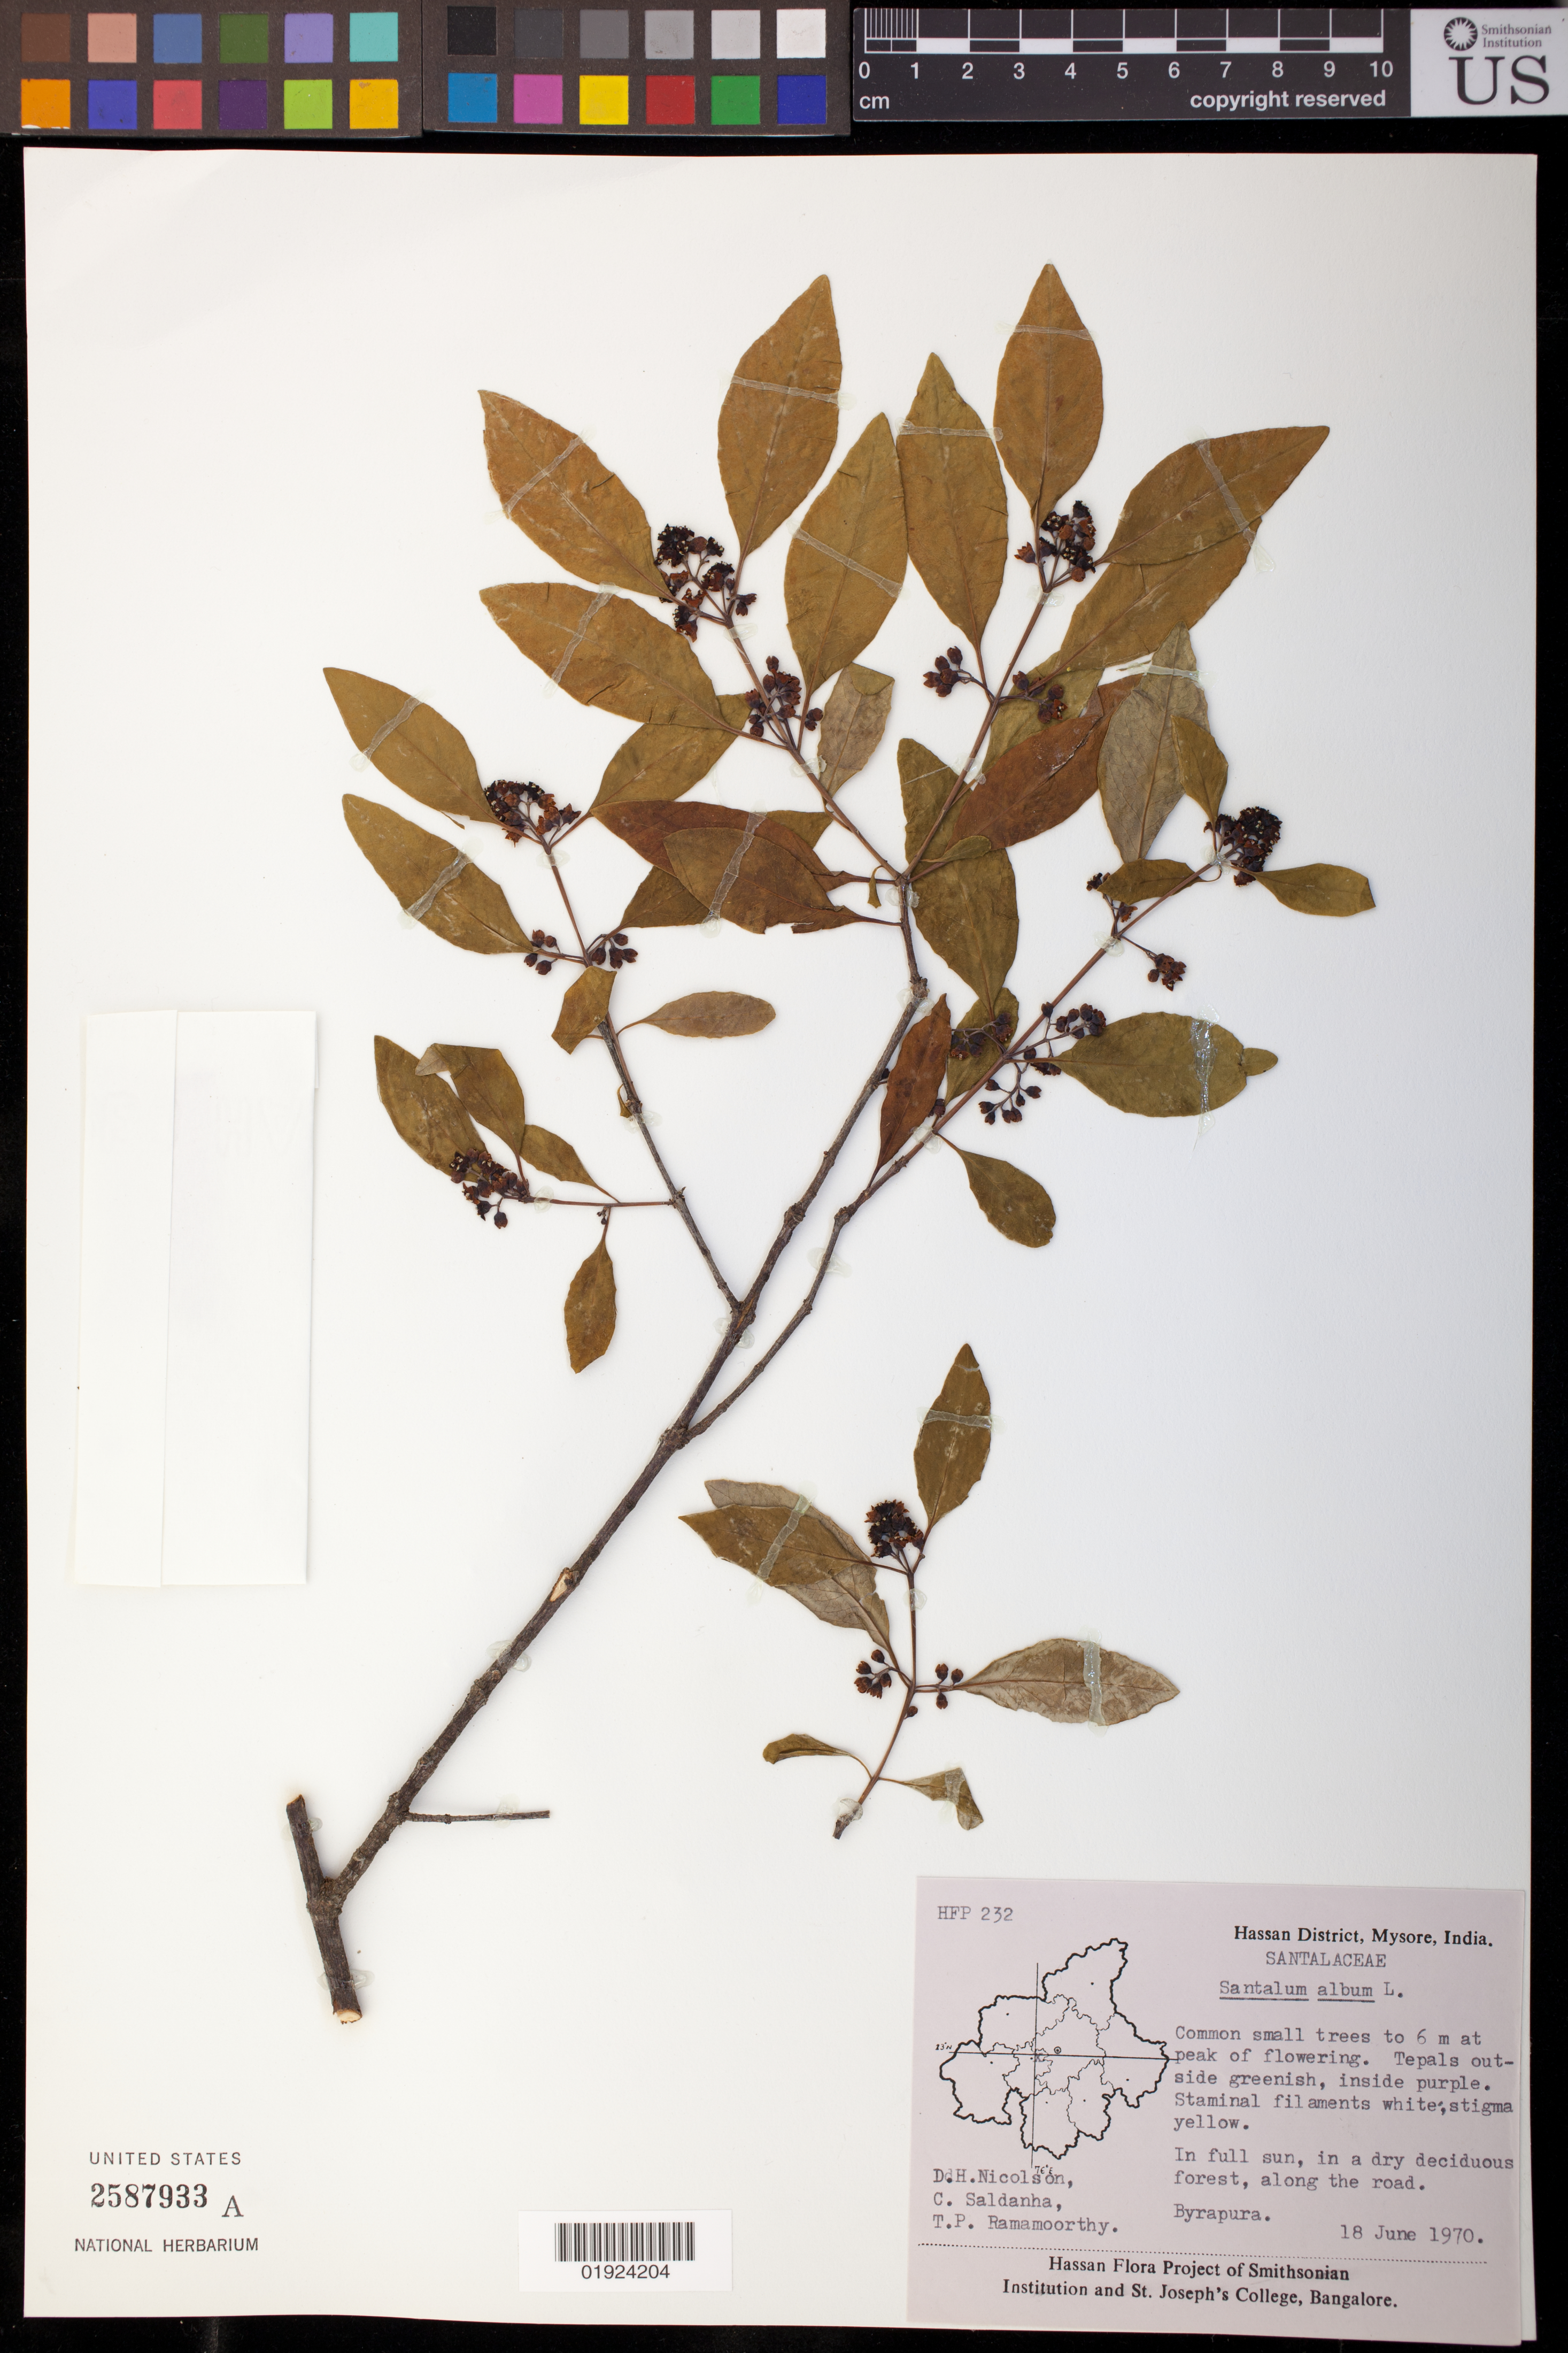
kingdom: Plantae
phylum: Tracheophyta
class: Magnoliopsida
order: Santalales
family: Santalaceae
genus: Santalum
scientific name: Santalum album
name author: L.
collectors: D. H. Nicolson, C. Saldanha & T. P. Ramamoorthy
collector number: HFP 232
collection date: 1970-06-18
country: India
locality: Hassan District, Mysore.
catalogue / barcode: US 2587933A